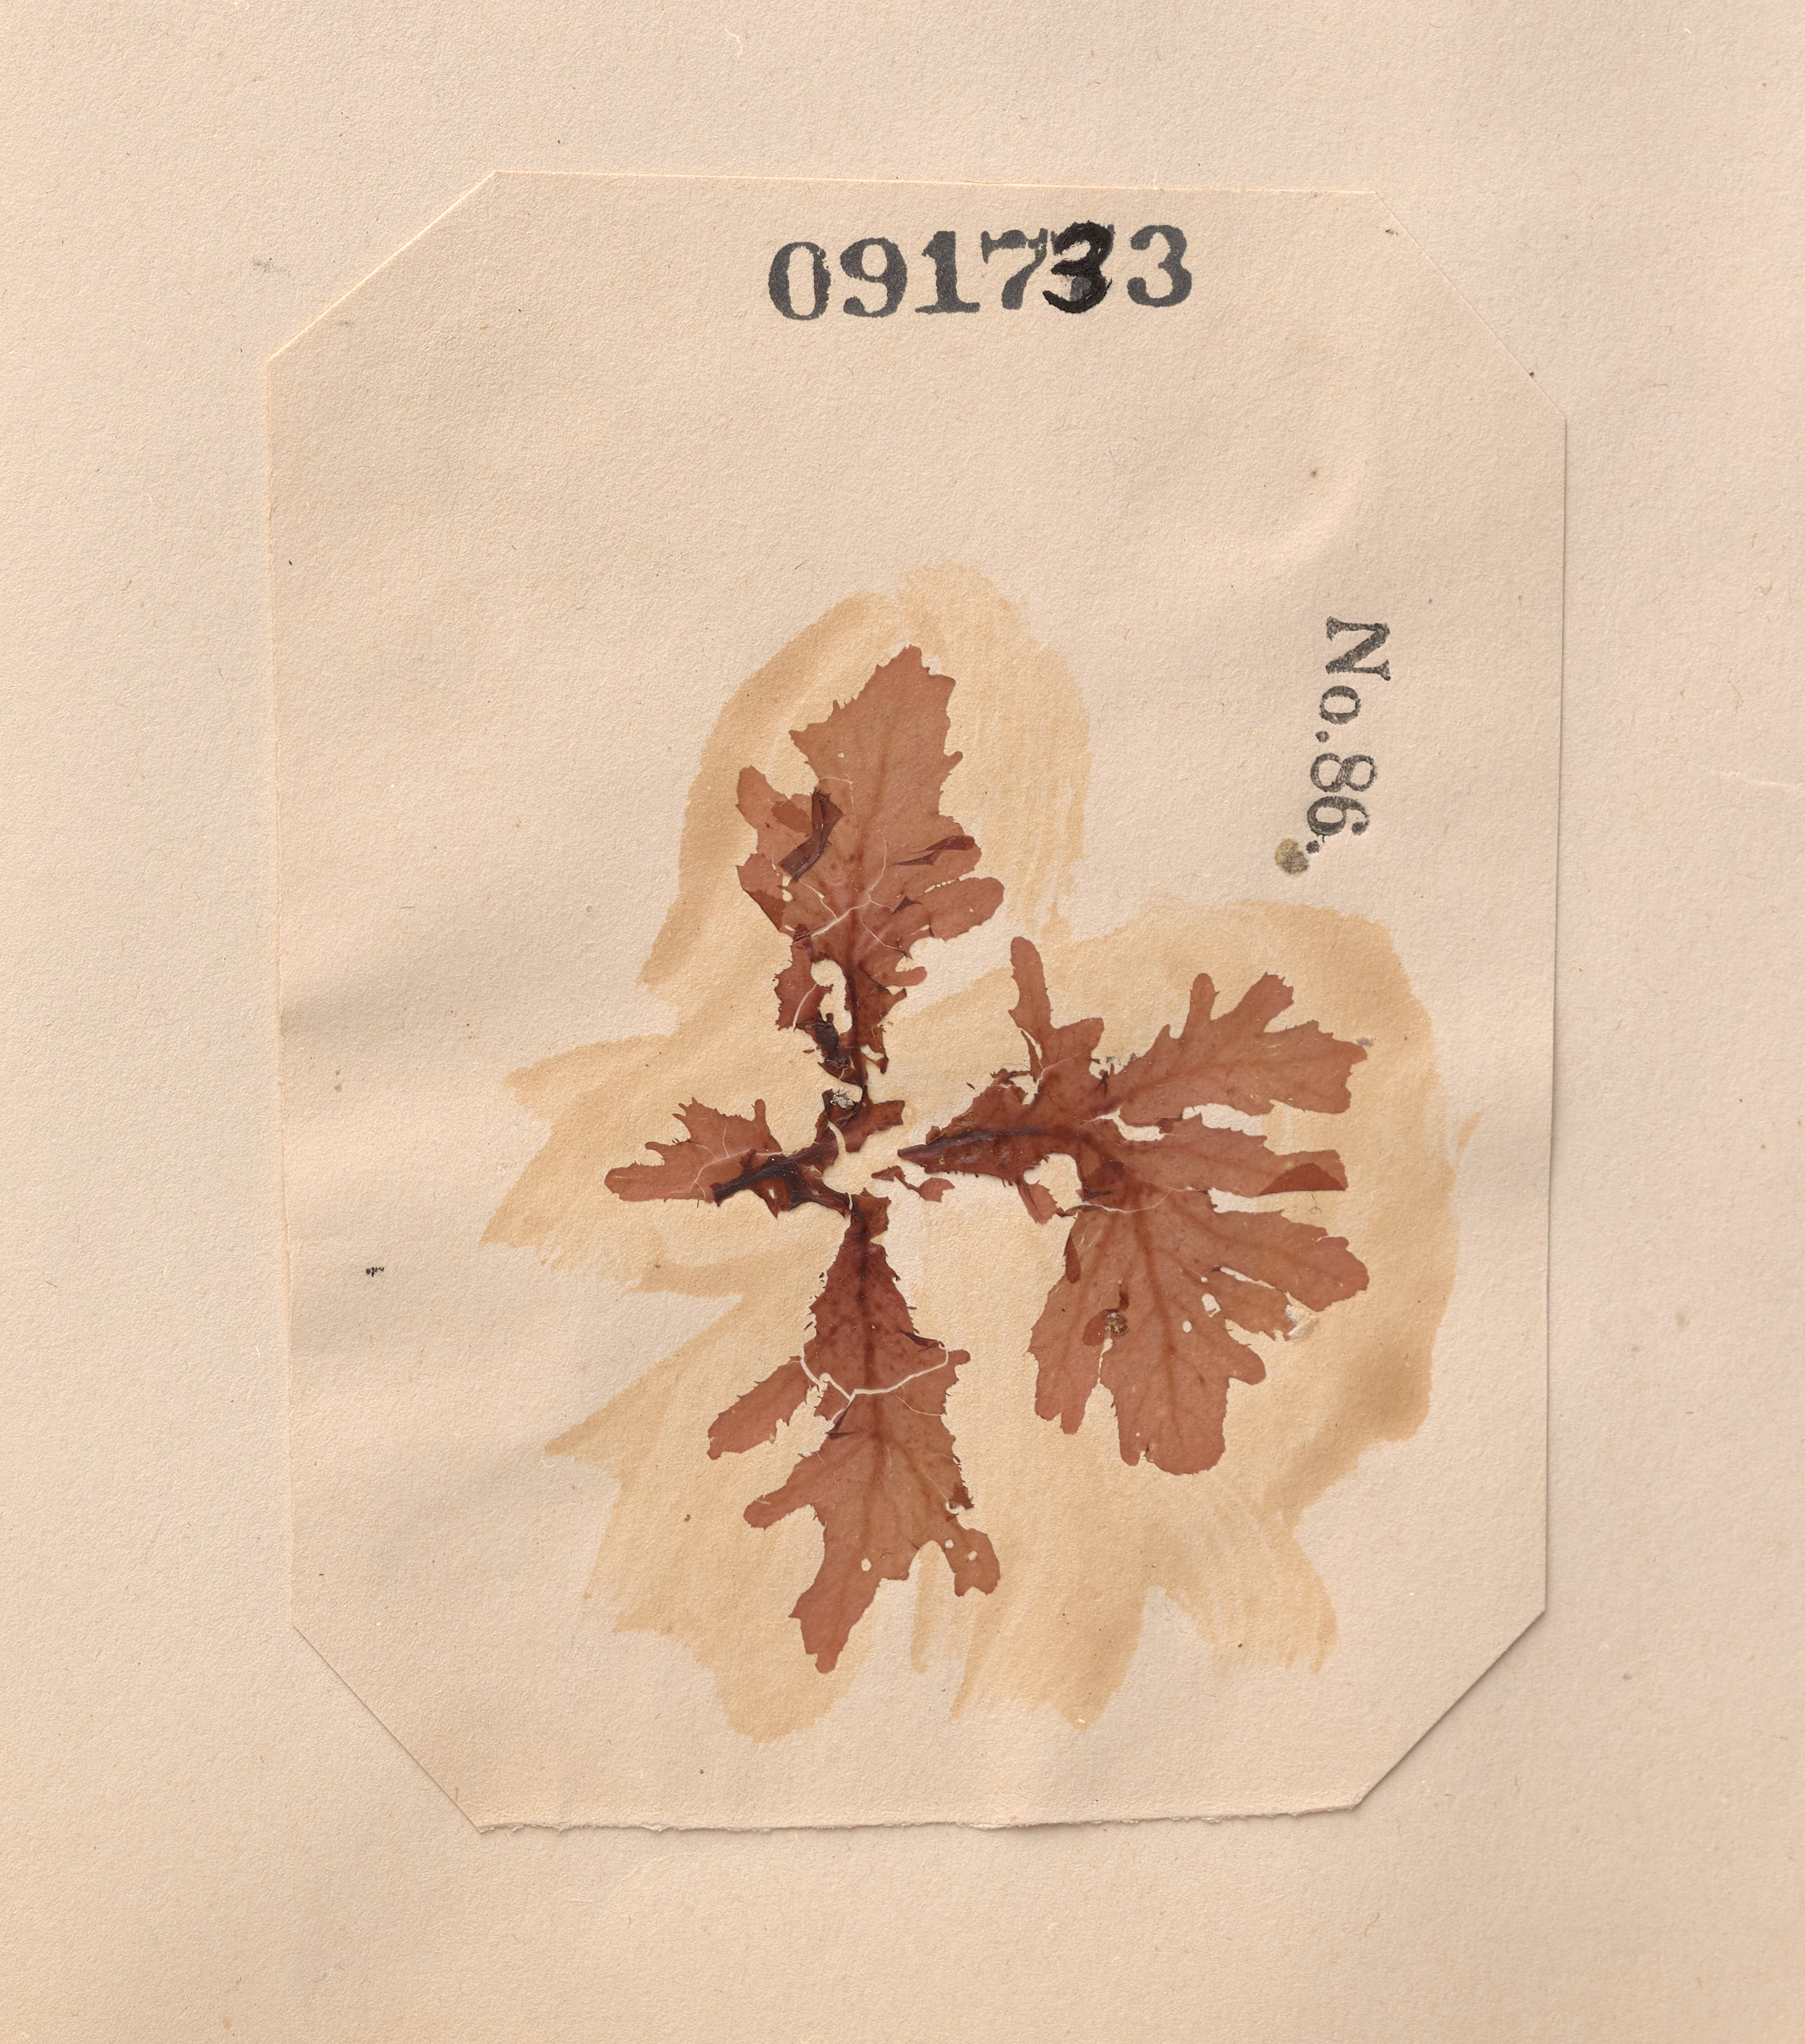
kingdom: Plantae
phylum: Rhodophyta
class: Florideophyceae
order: Ceramiales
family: Delesseriaceae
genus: Phycodrys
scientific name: Phycodrys rubens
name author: (L.) Batters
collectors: C. Durant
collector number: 86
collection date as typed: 1850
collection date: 1850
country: United States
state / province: New York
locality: New York Harbor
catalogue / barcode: US 91733